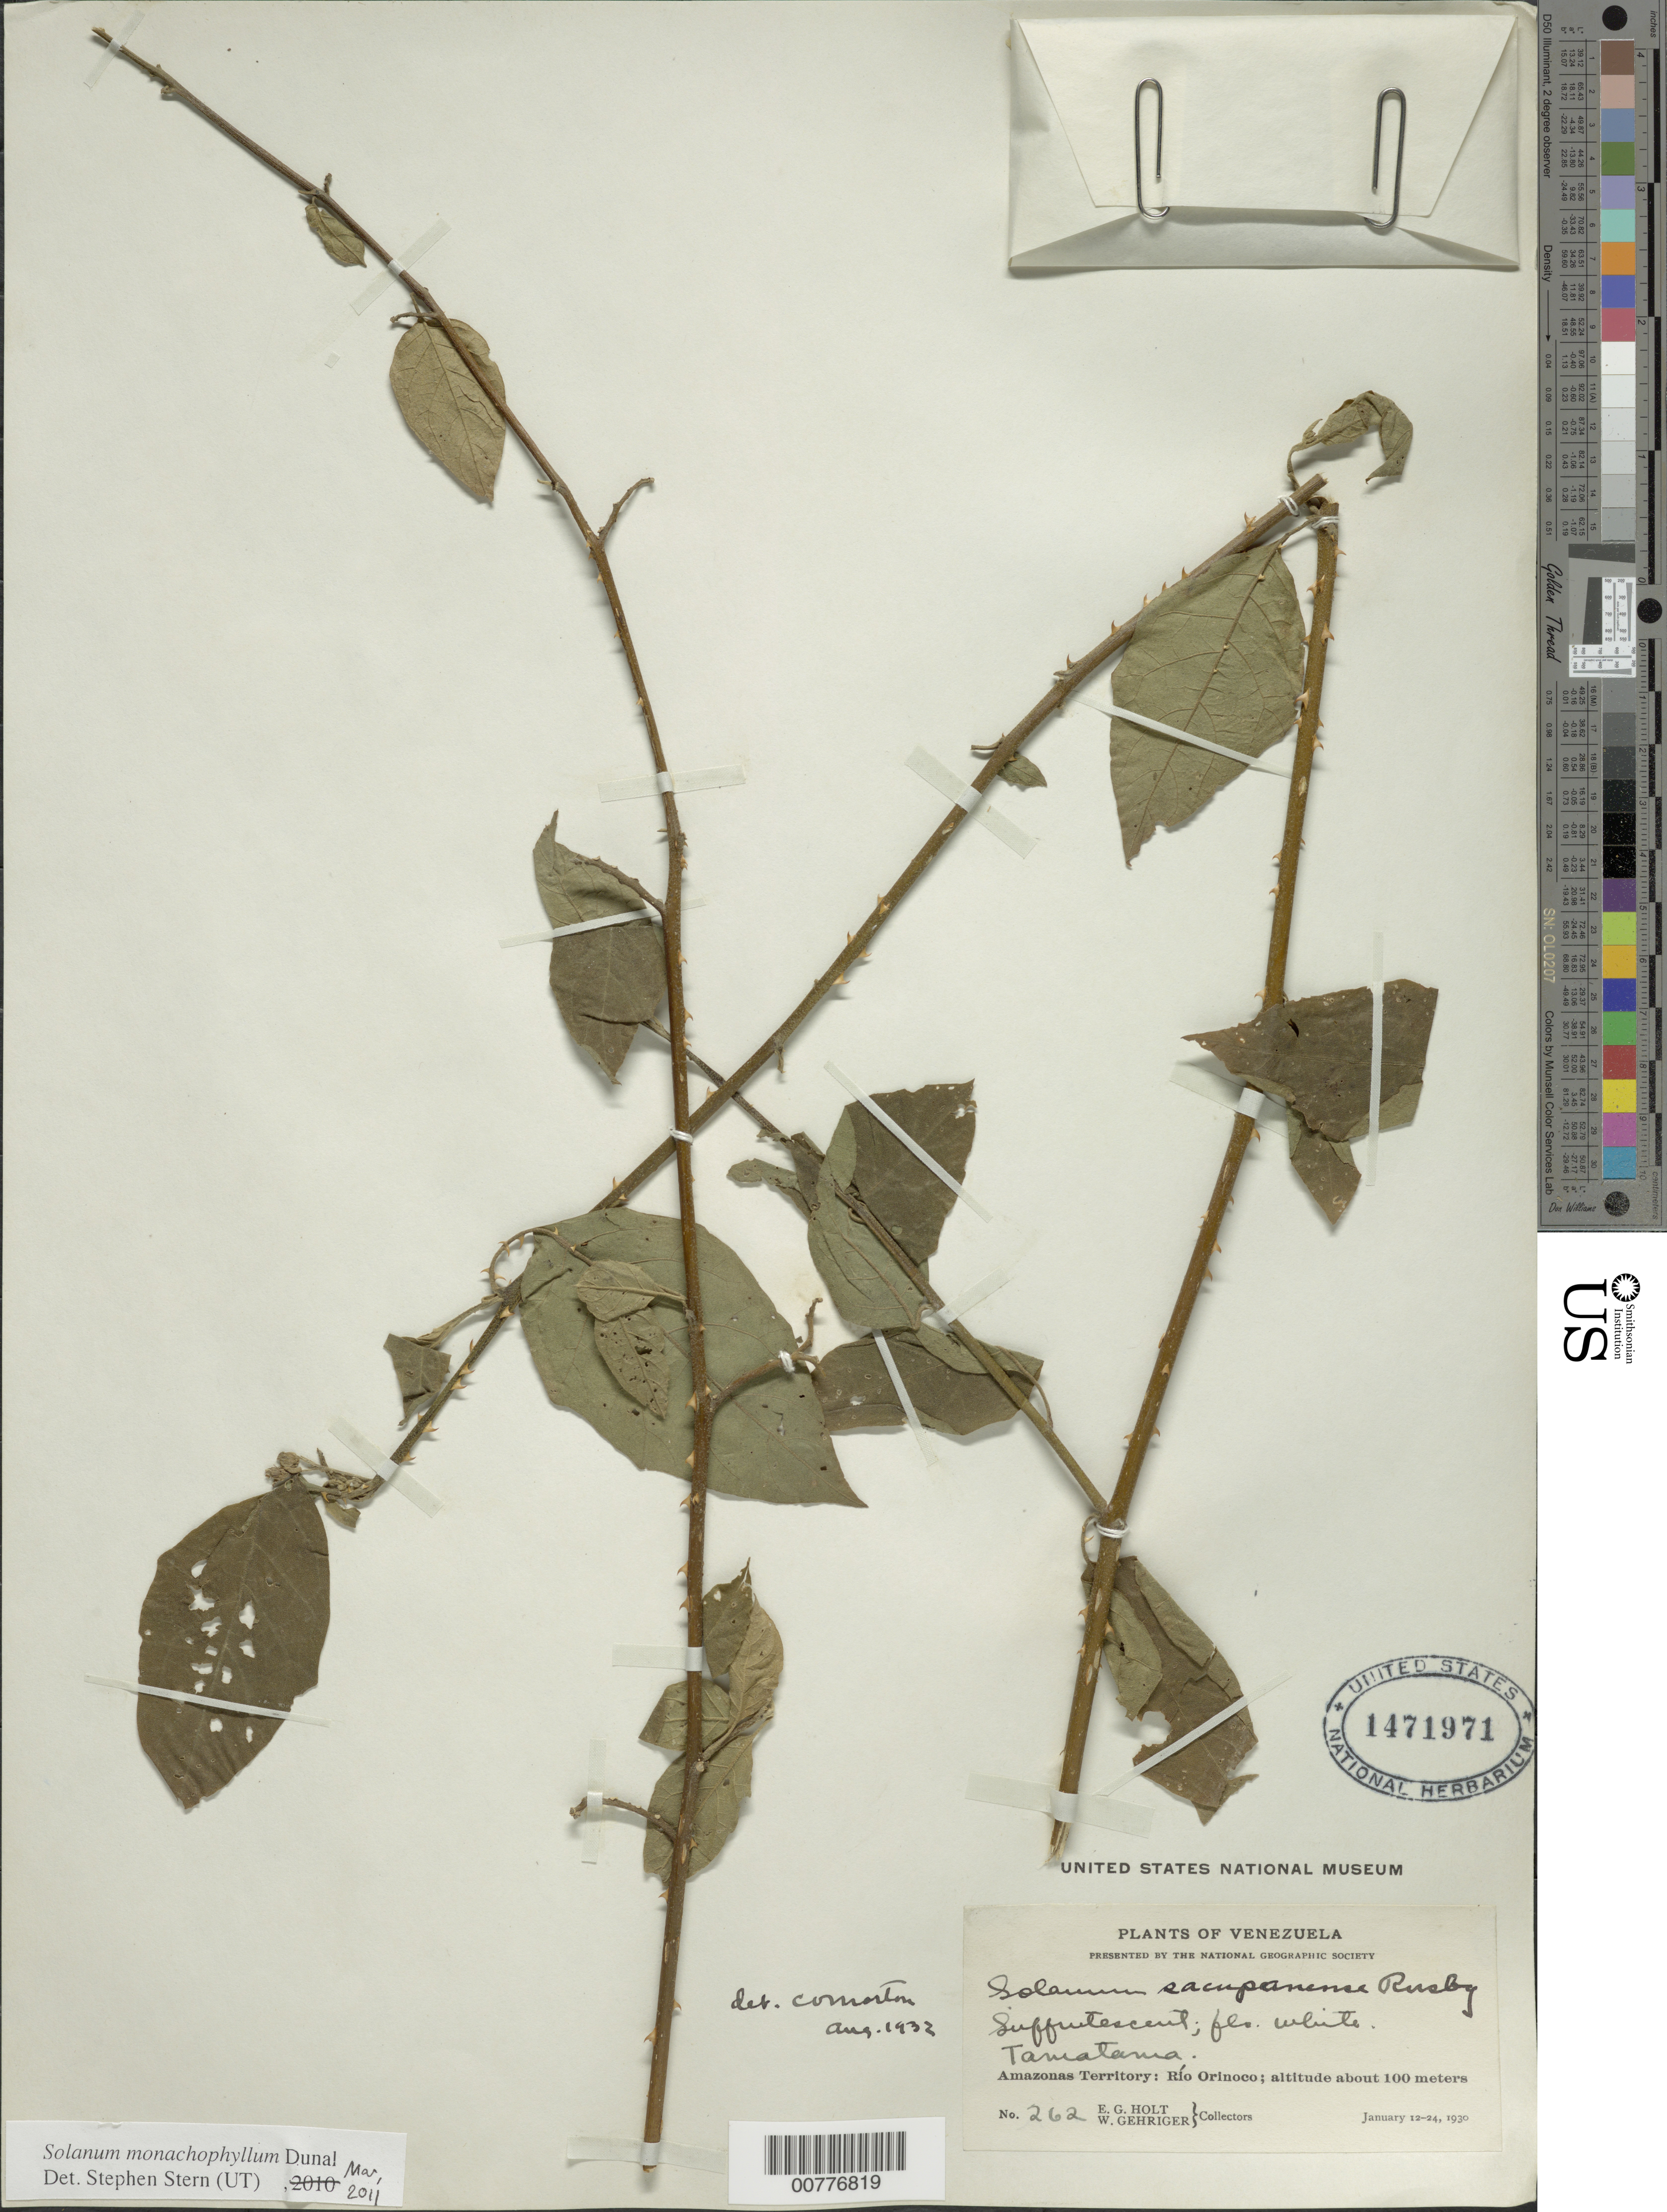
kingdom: Plantae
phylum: Tracheophyta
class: Magnoliopsida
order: Solanales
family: Solanaceae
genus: Solanum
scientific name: Solanum sacupanense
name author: Rusby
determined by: Morton, C. V.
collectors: E. Holt & W. Gehriger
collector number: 262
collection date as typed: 1 Jan 1930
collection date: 1930-01-01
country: Venezuela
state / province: Amazonas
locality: Tamatama, Alto Orinoco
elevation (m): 100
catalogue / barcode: US 1471971